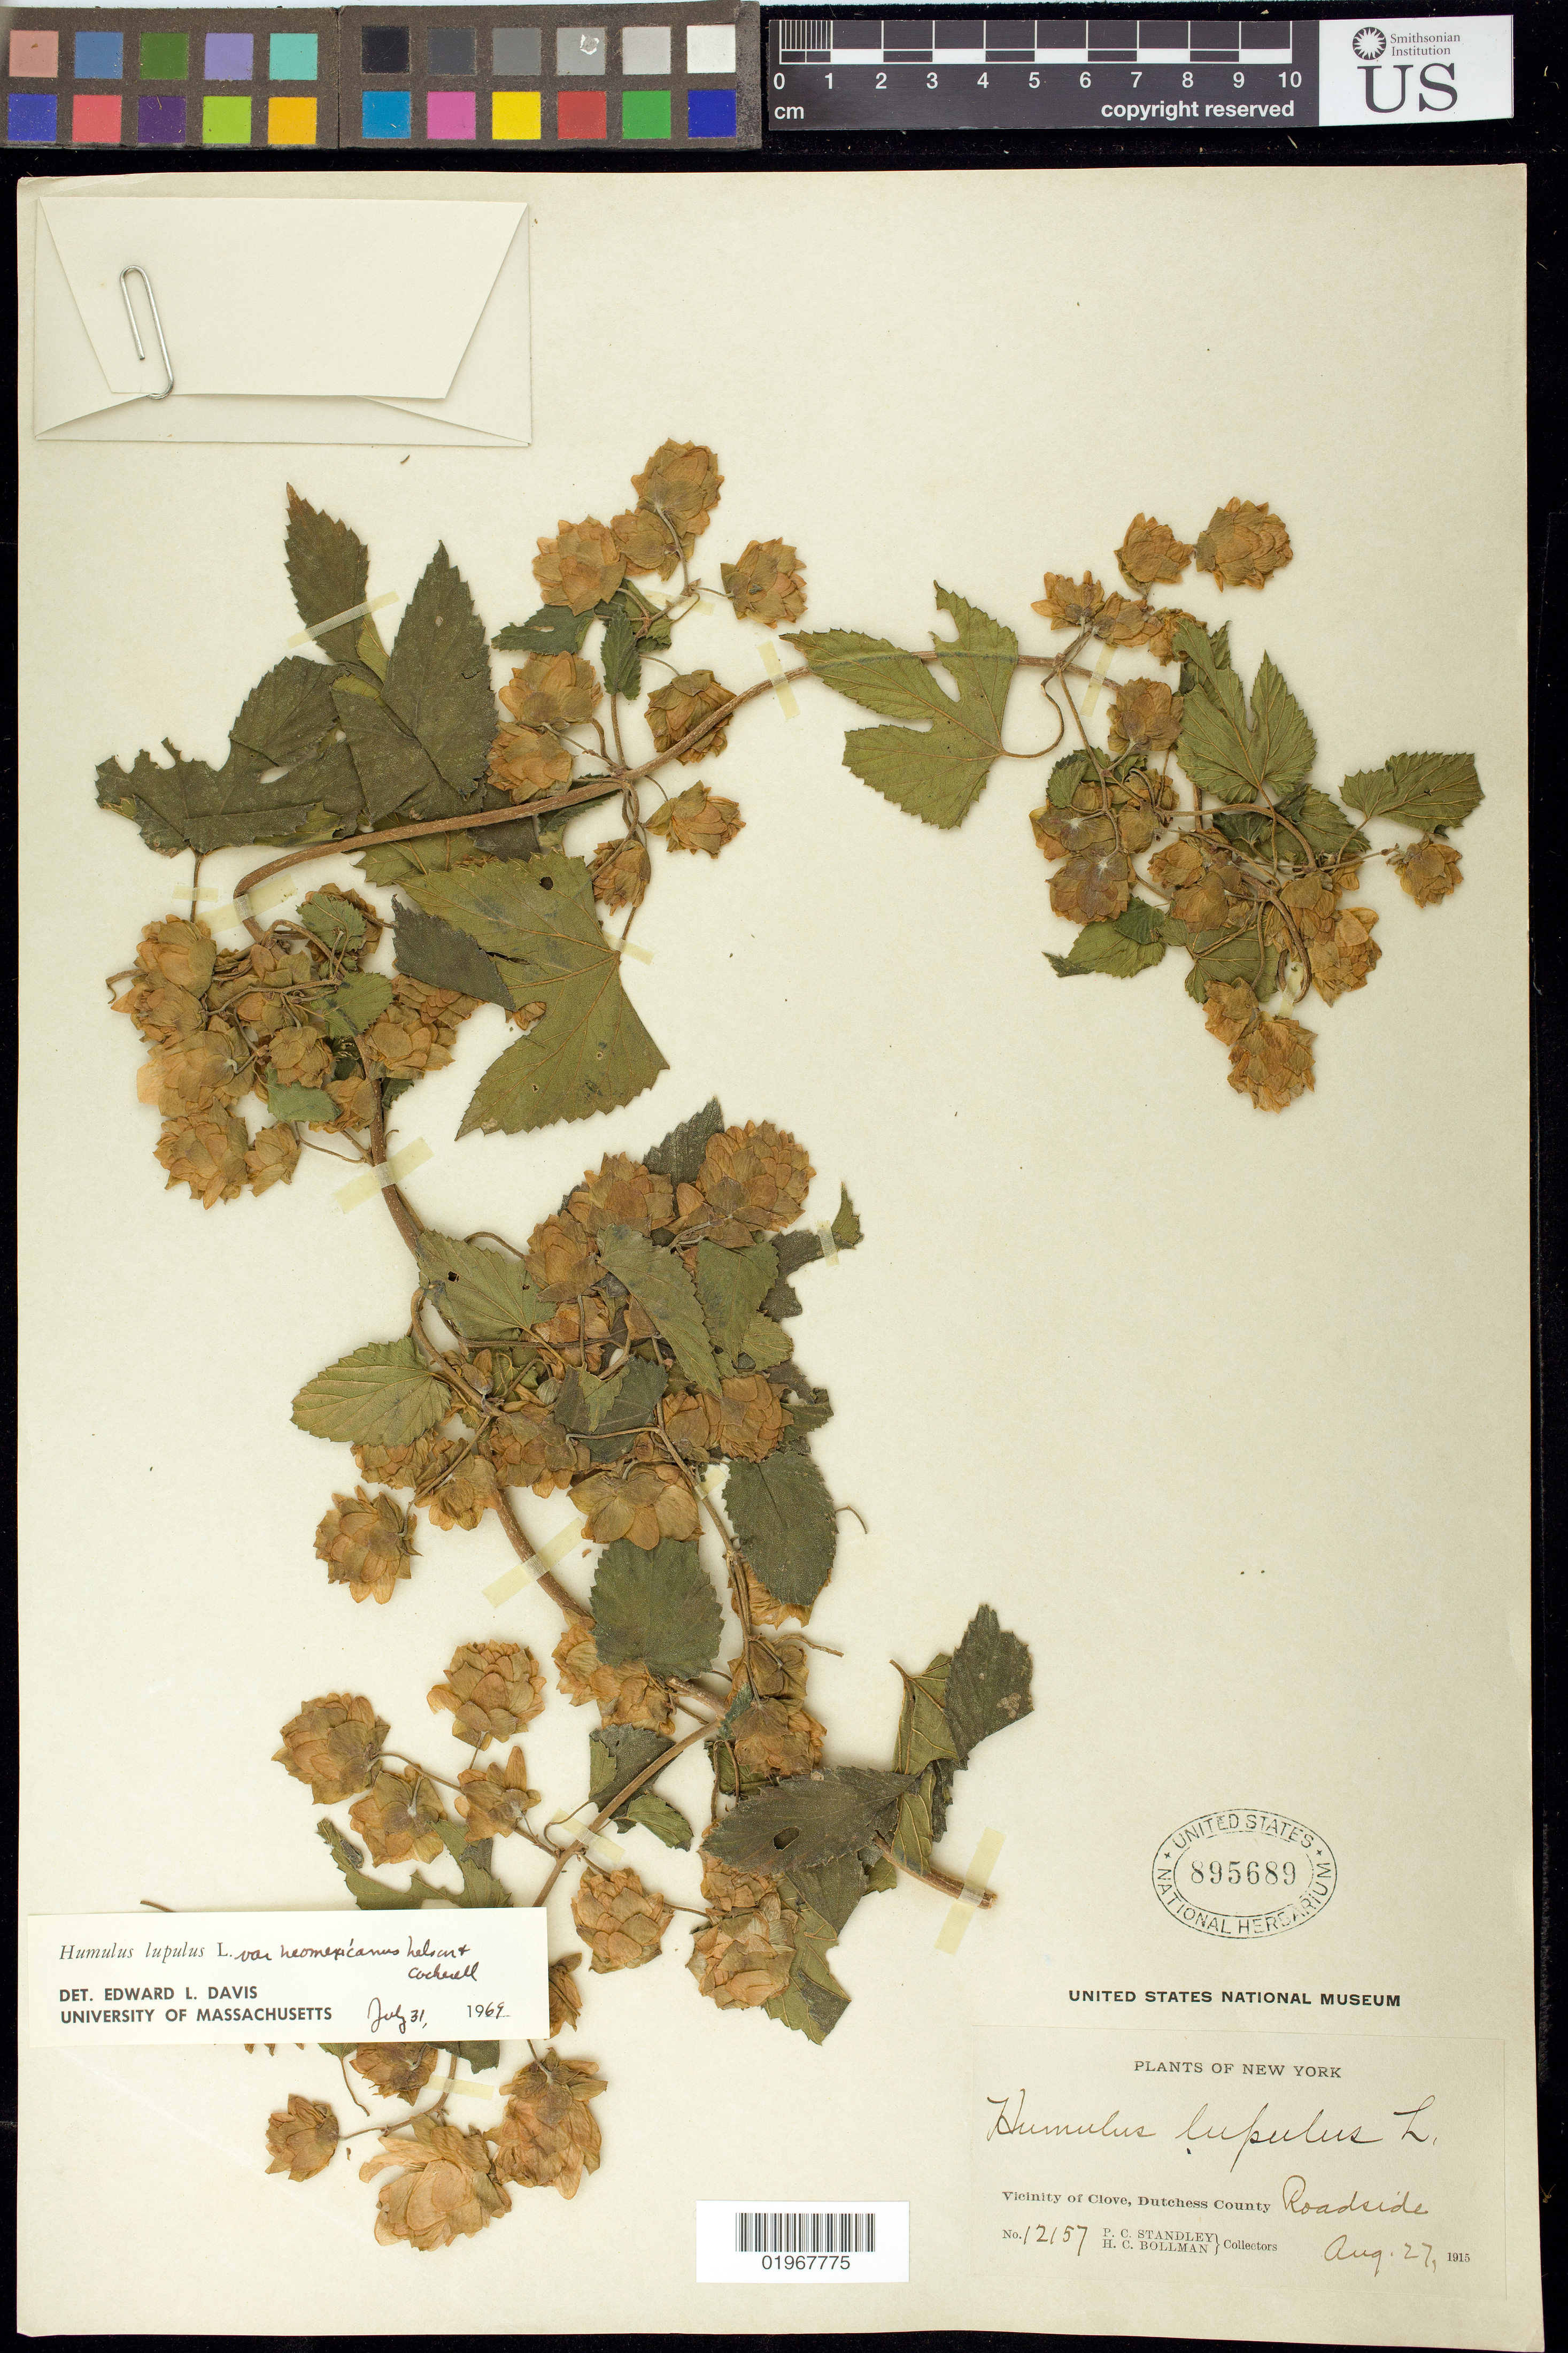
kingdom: Plantae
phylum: Tracheophyta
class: Magnoliopsida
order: Rosales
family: Cannabaceae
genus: Humulus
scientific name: Humulus lupulus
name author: L.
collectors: P. C. Standley & H. C. Bollman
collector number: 12157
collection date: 1915-08-27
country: United States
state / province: New York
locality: Vicinity of Clove, Dutchess County Roadside.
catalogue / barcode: US 895689